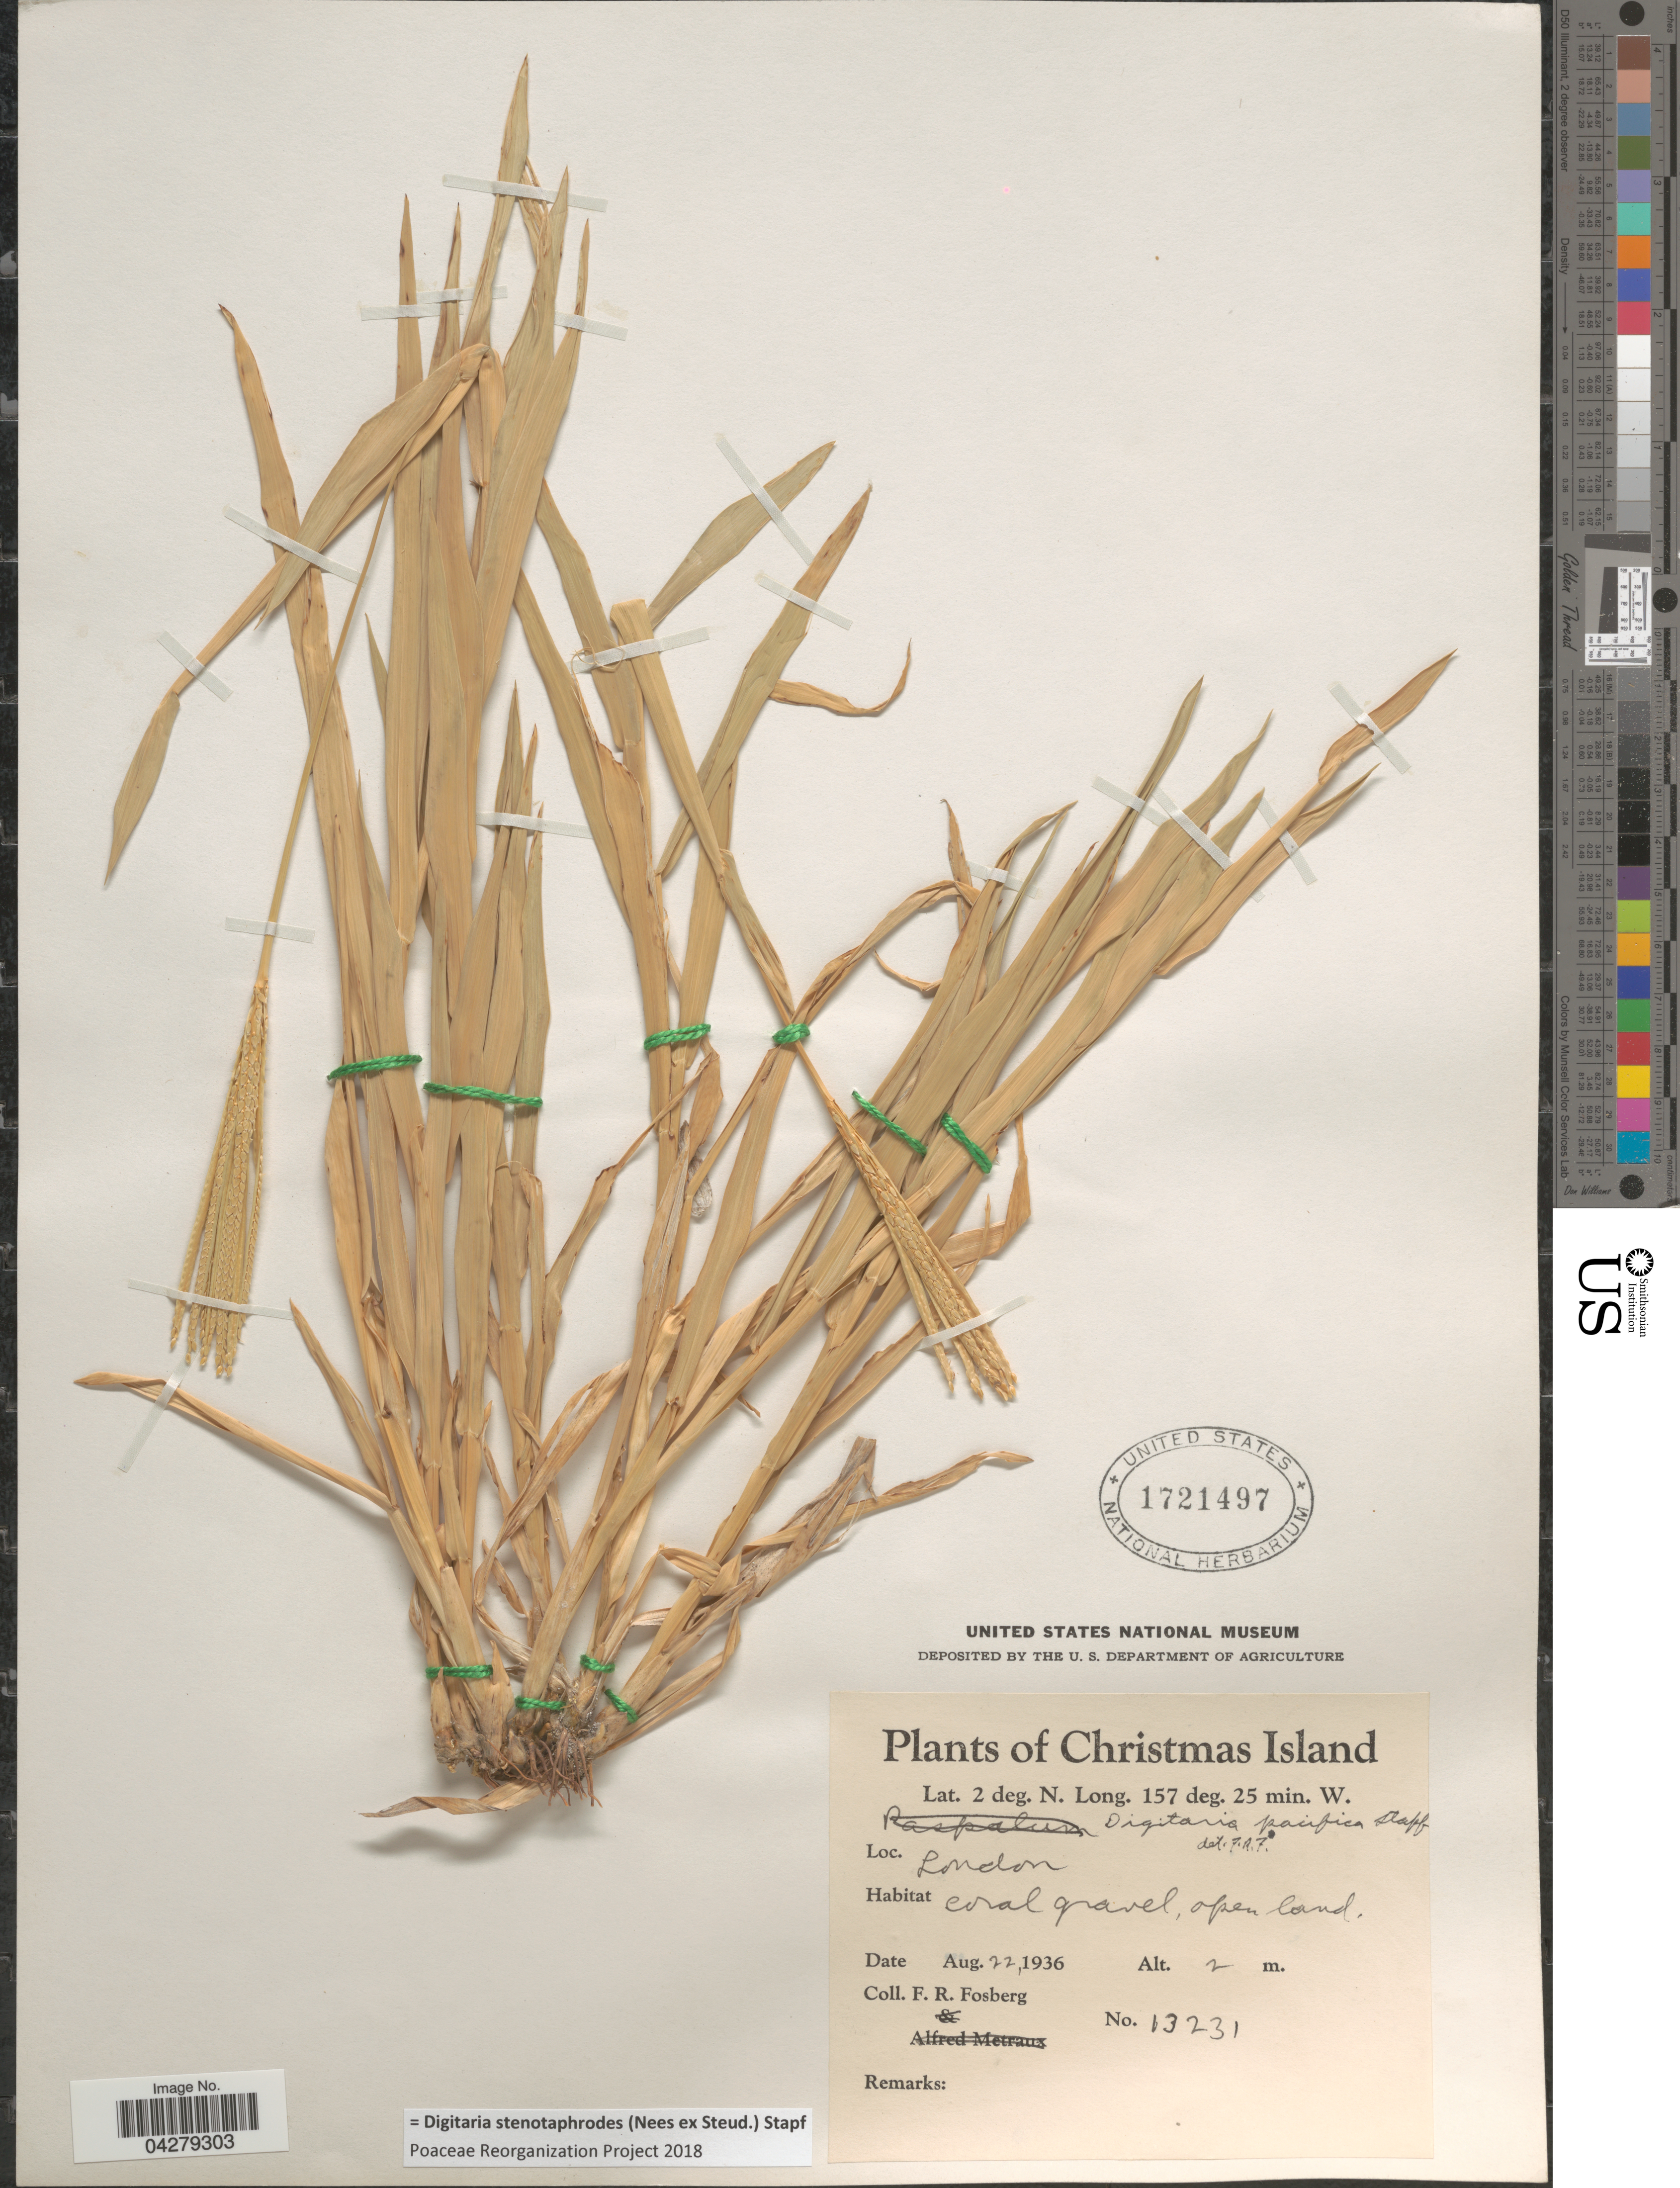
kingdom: Plantae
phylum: Tracheophyta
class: Liliopsida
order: Poales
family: Poaceae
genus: Digitaria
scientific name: Digitaria stenotaphrodes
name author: (Steud.) Stapf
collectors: F. R. Fosberg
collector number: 13231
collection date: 1936-08-22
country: Kiribati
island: Christmas Island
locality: Christmas Island. London.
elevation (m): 2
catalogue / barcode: US 1721497